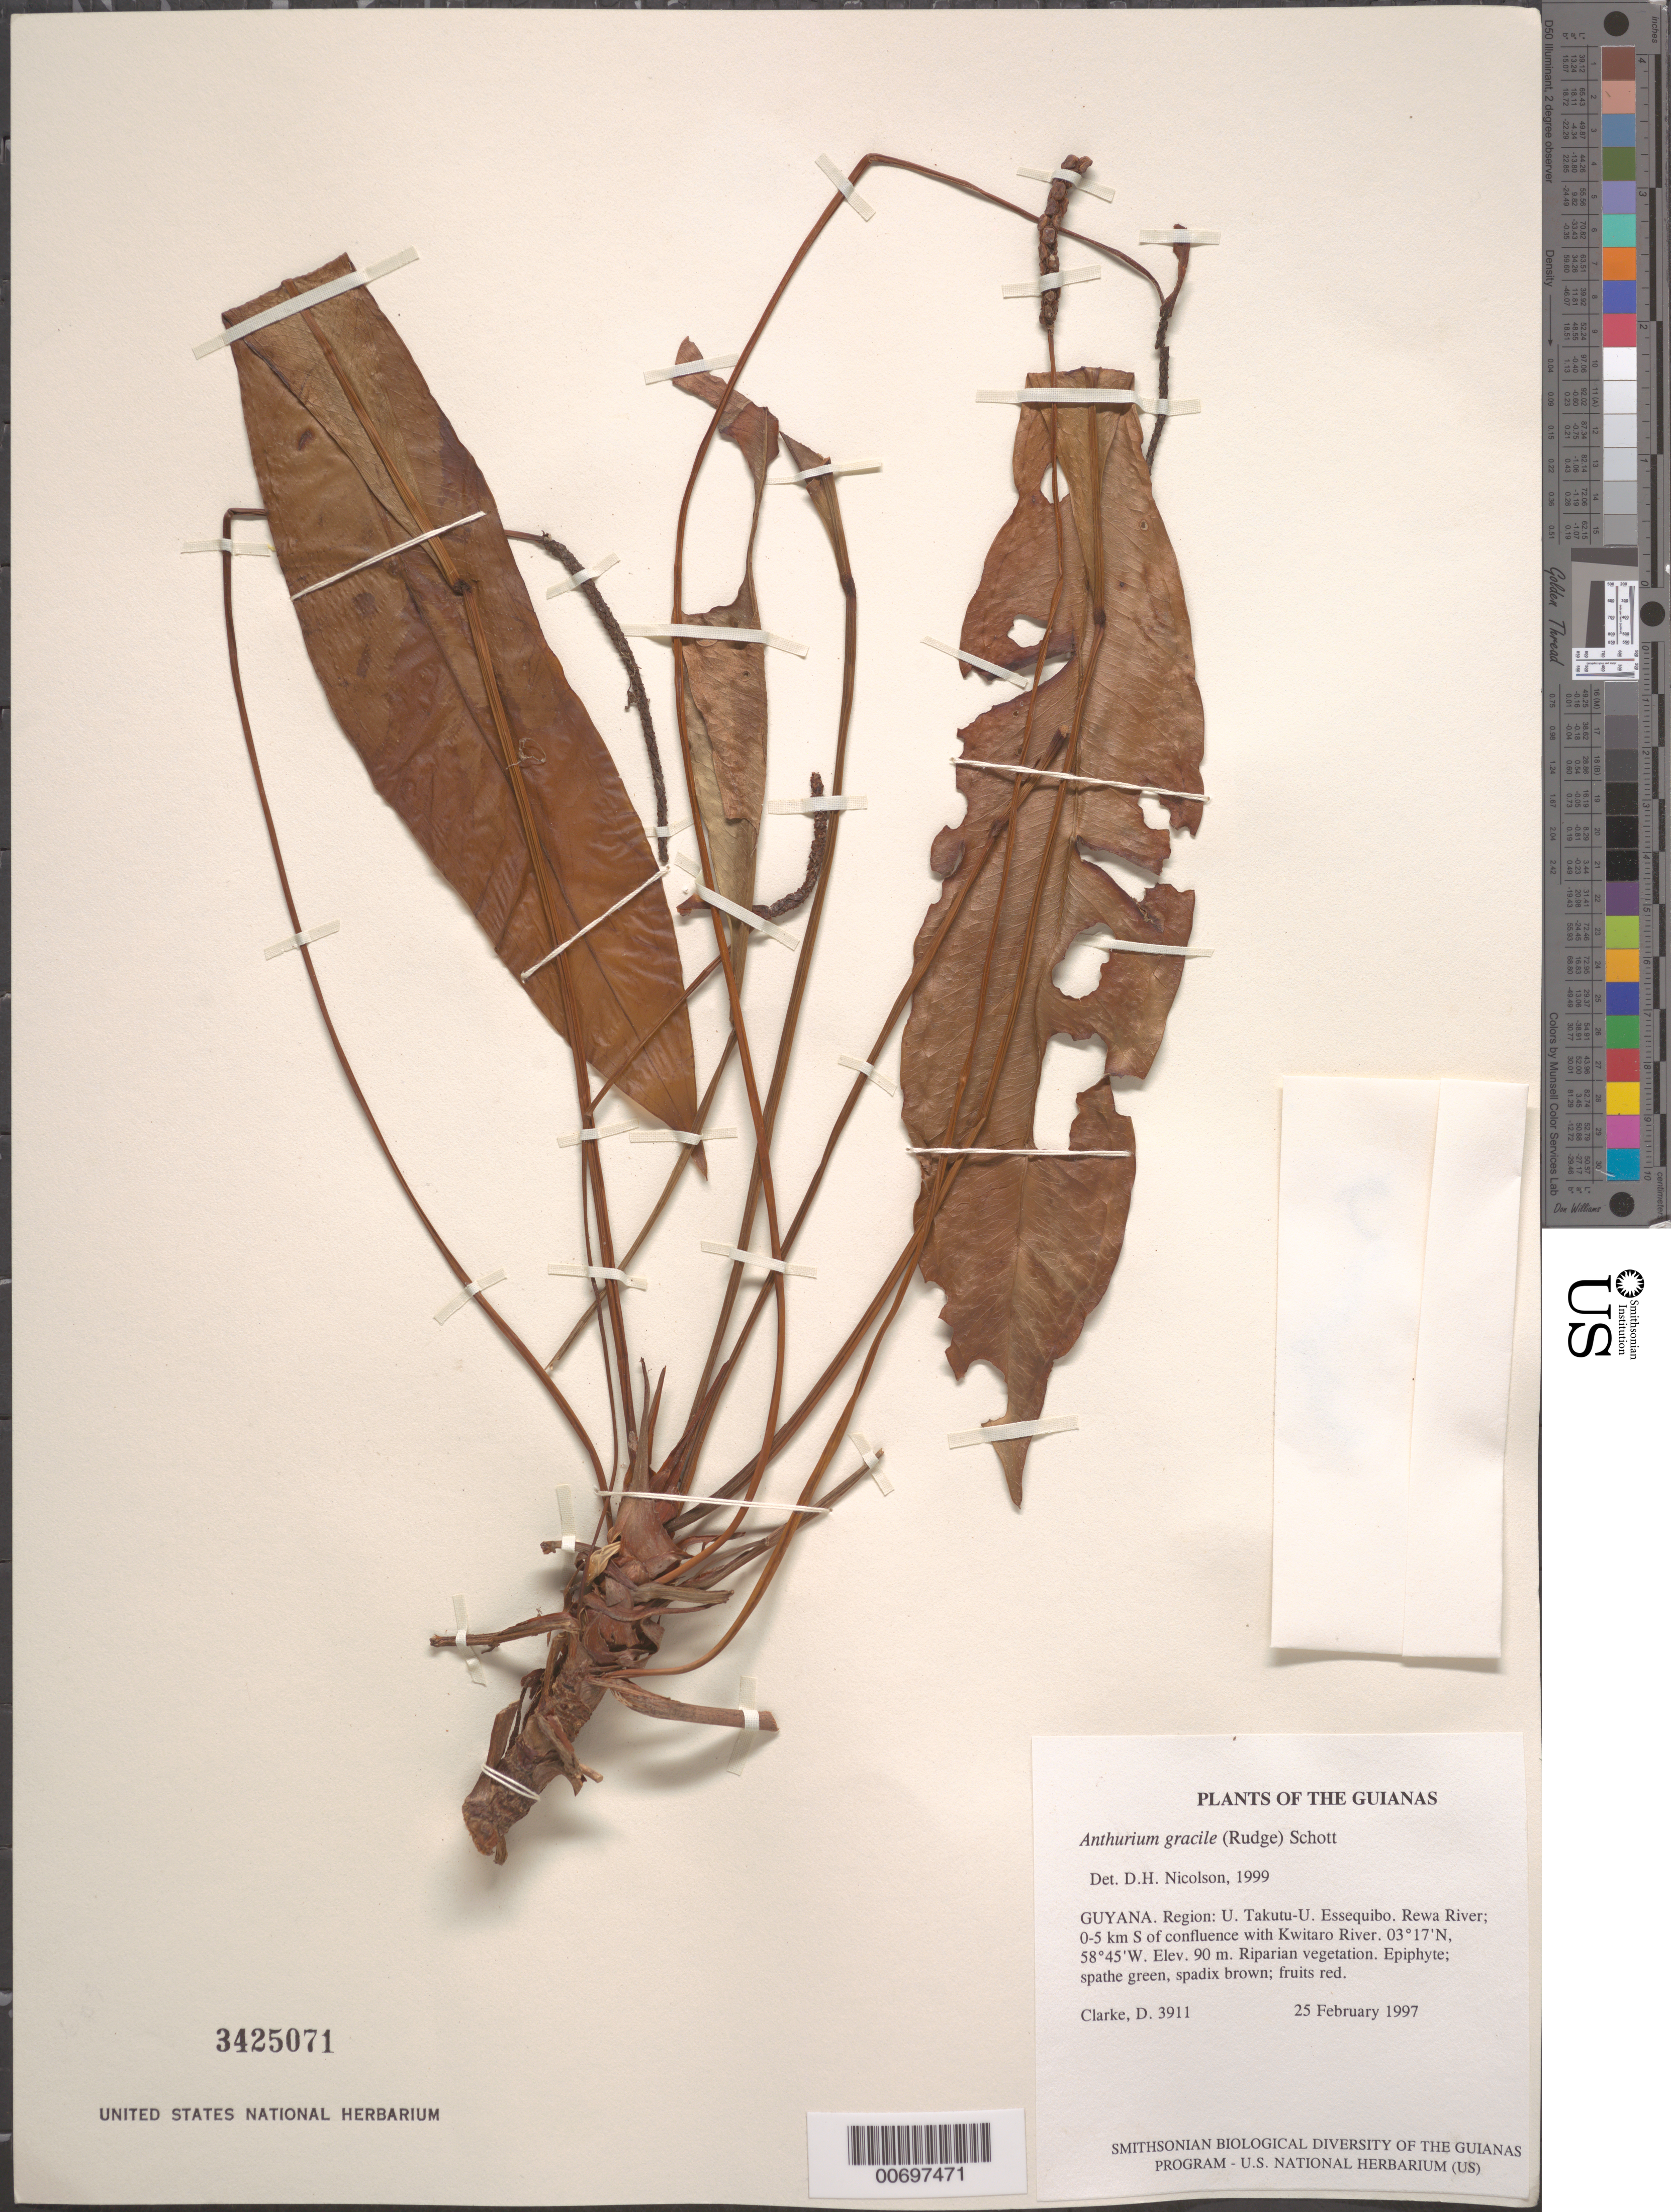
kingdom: Plantae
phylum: Tracheophyta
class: Liliopsida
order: Alismatales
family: Araceae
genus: Anthurium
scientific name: Anthurium gracile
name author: (Rudge) Schott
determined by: Nicolson, Dan H.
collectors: H. D. Clarke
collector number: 3911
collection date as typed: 25 February 1997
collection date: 1997-02-25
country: Guyana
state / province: U. Takutu-U. Essequibo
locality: Rewa River; 0-5 km S of confluence with Kwitaro River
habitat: Riparian vegetation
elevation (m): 90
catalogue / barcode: US 3425071